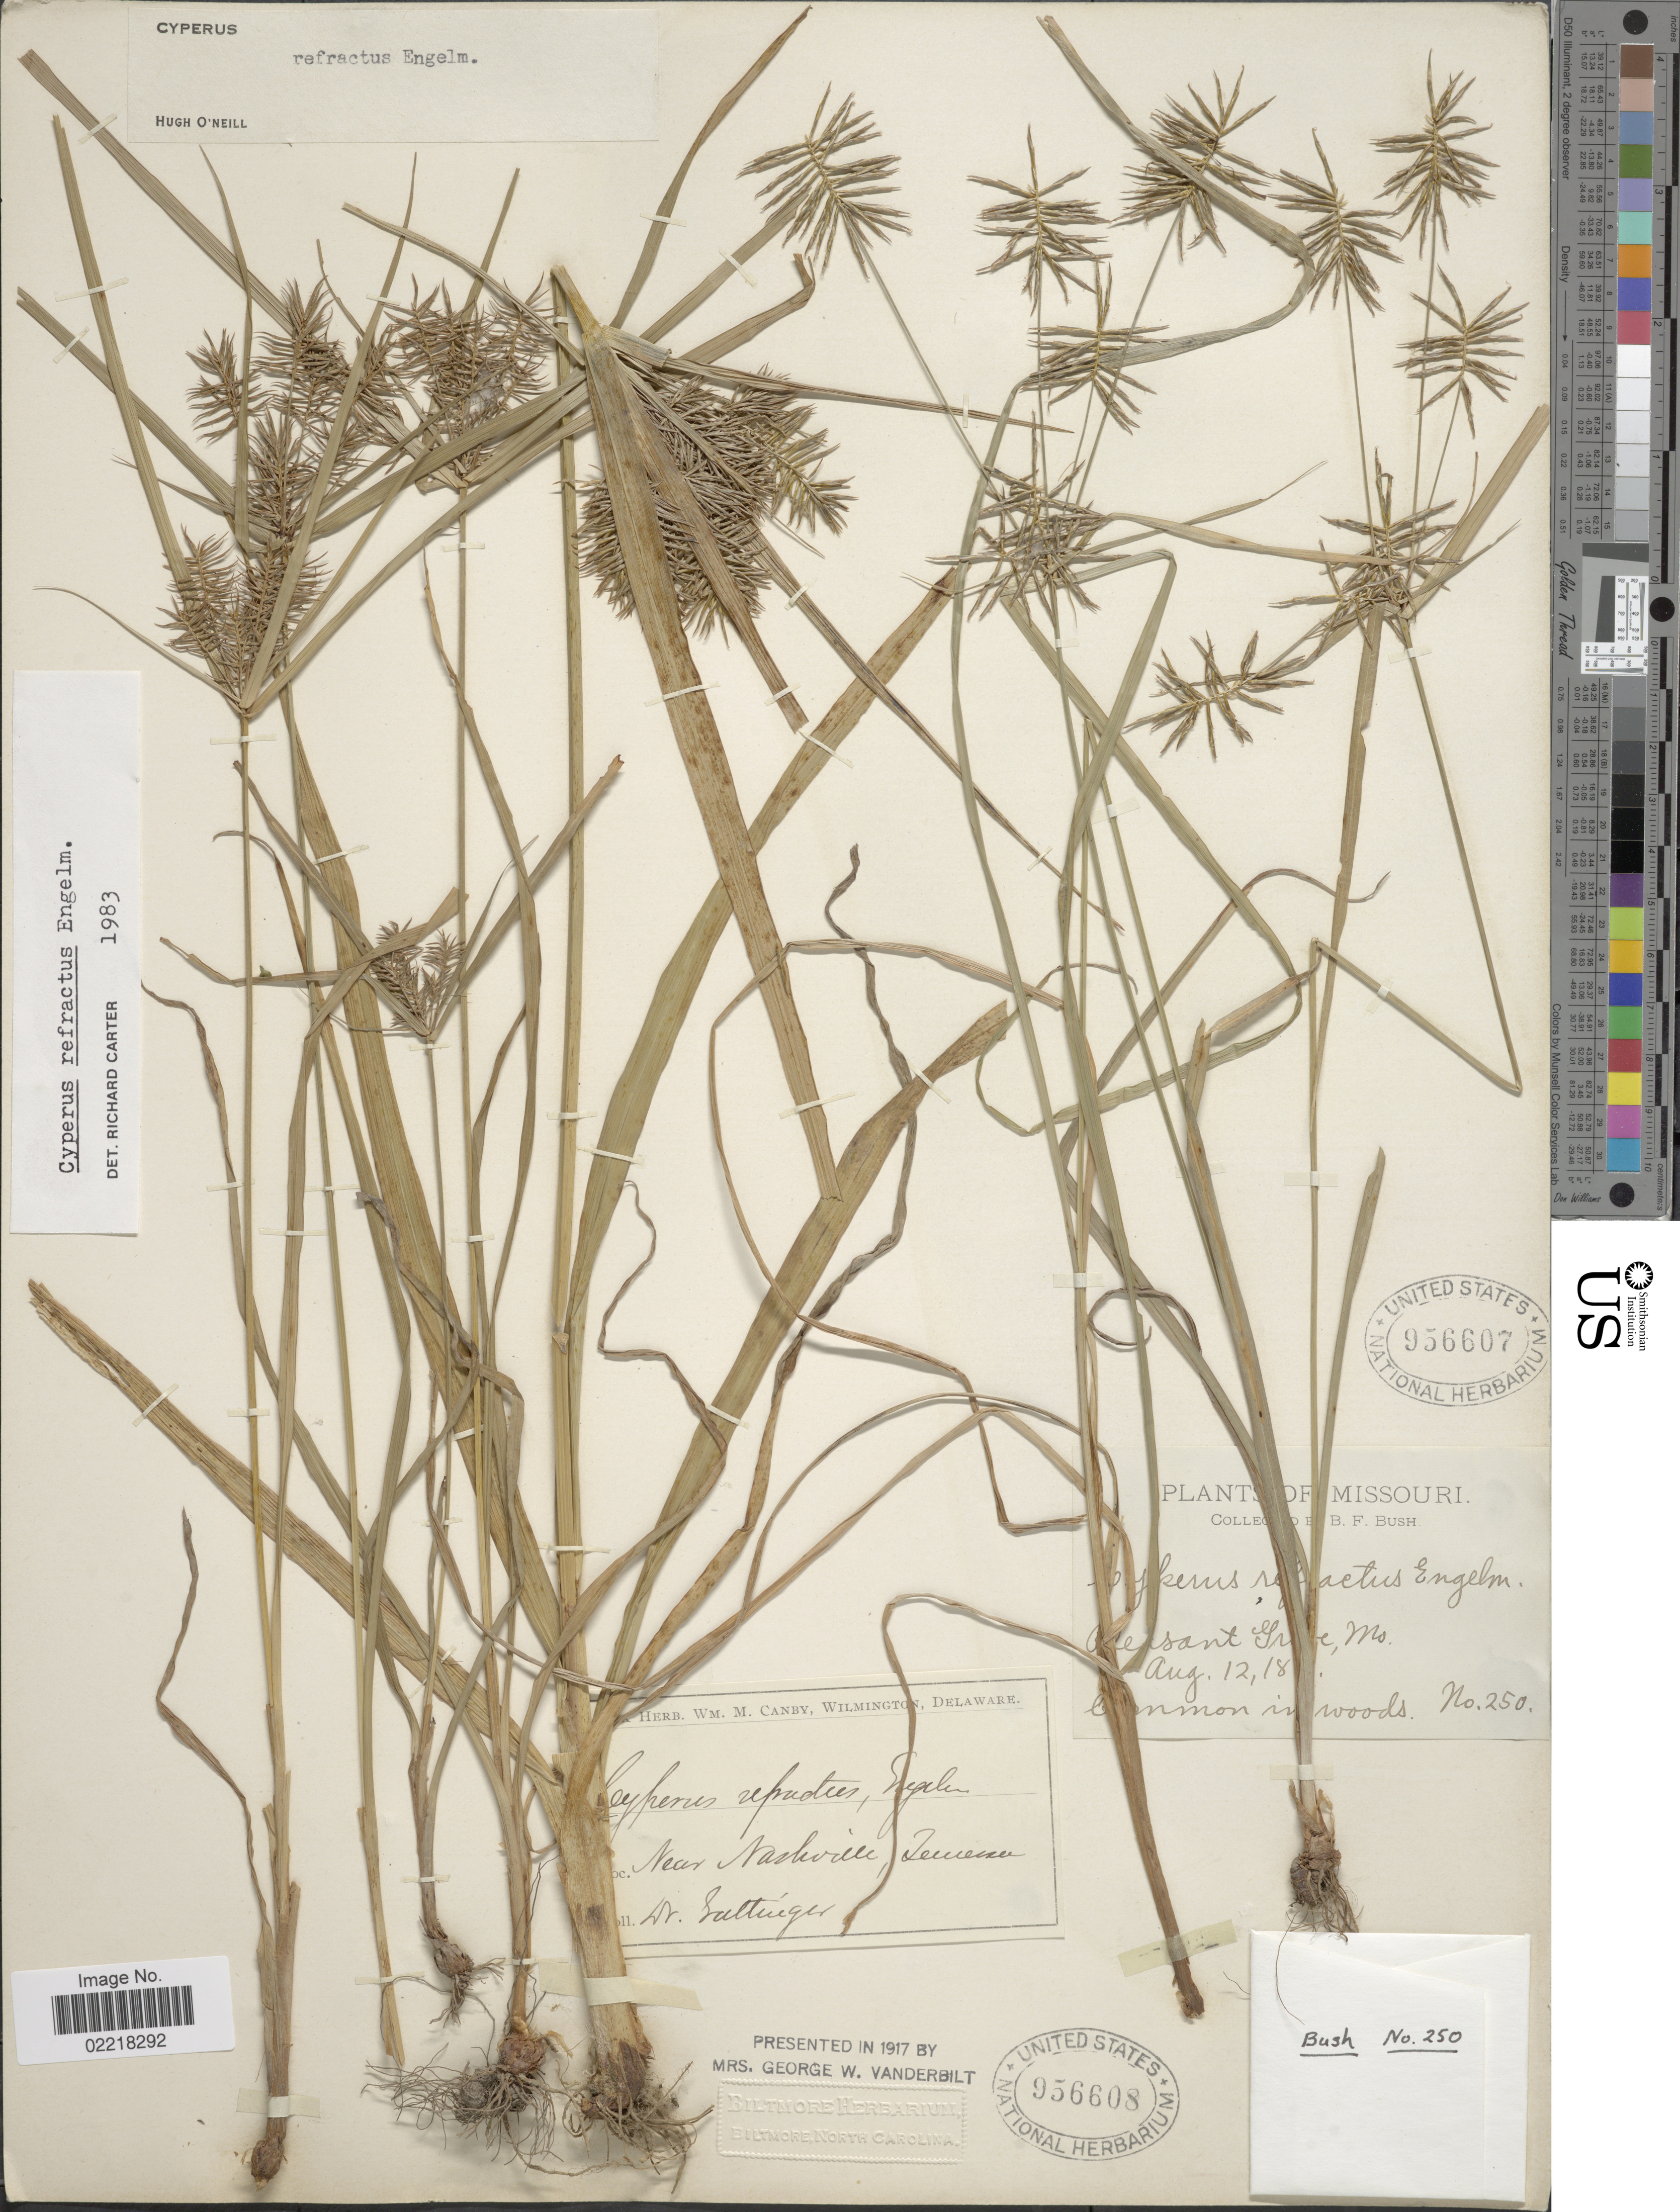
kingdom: Plantae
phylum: Tracheophyta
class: Liliopsida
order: Poales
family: Cyperaceae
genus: Cyperus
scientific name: Cyperus refractus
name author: Engelm. ex Boeckeler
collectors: B. F. Bush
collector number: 250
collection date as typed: Transcribed d/m/y: 12/8/18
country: United States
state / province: Missouri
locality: Pleasant [interpreted] Grove.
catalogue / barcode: US 956607